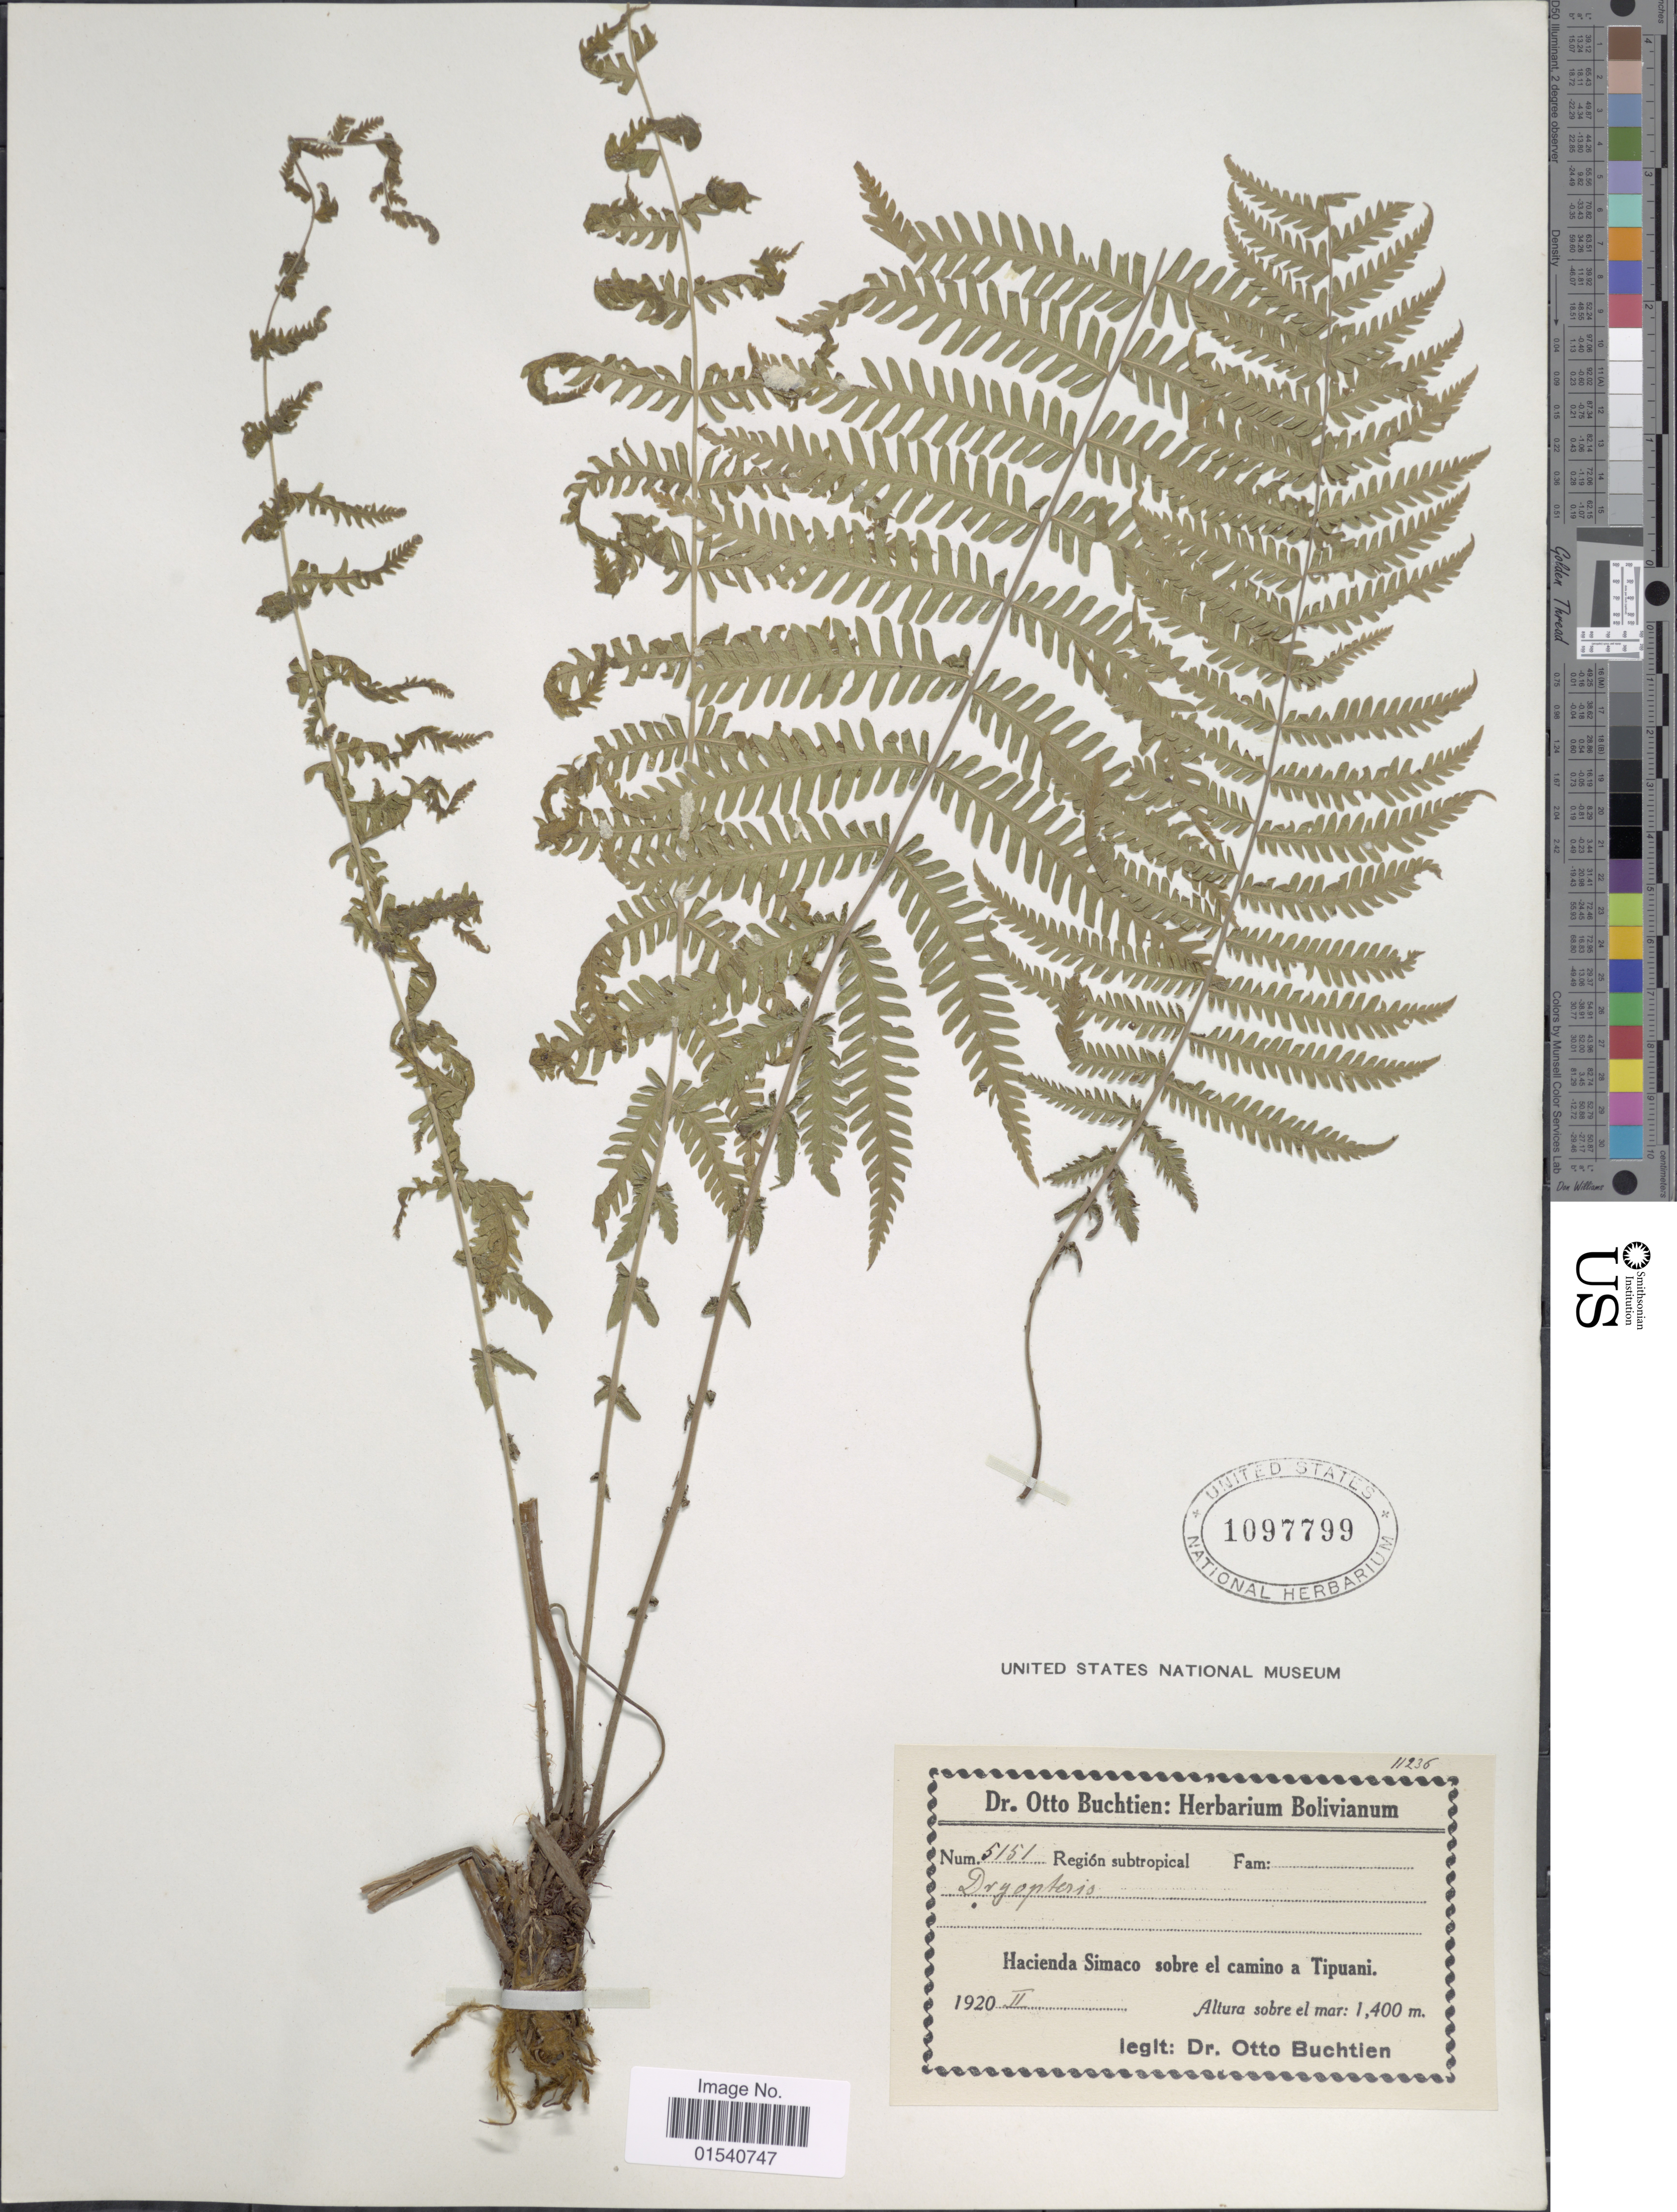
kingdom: Plantae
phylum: Tracheophyta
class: Polypodiopsida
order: Polypodiales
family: Thelypteridaceae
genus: Amauropelta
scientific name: Amauropelta rivulariformis (Rosenst.) comb. nov., ined 2015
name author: (Rosenst.)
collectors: O. Buchtien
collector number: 5151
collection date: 1920-02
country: Bolivia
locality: Hacienda Simaco sobre el camino a Tipuani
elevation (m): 1400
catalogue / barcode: US 1097799